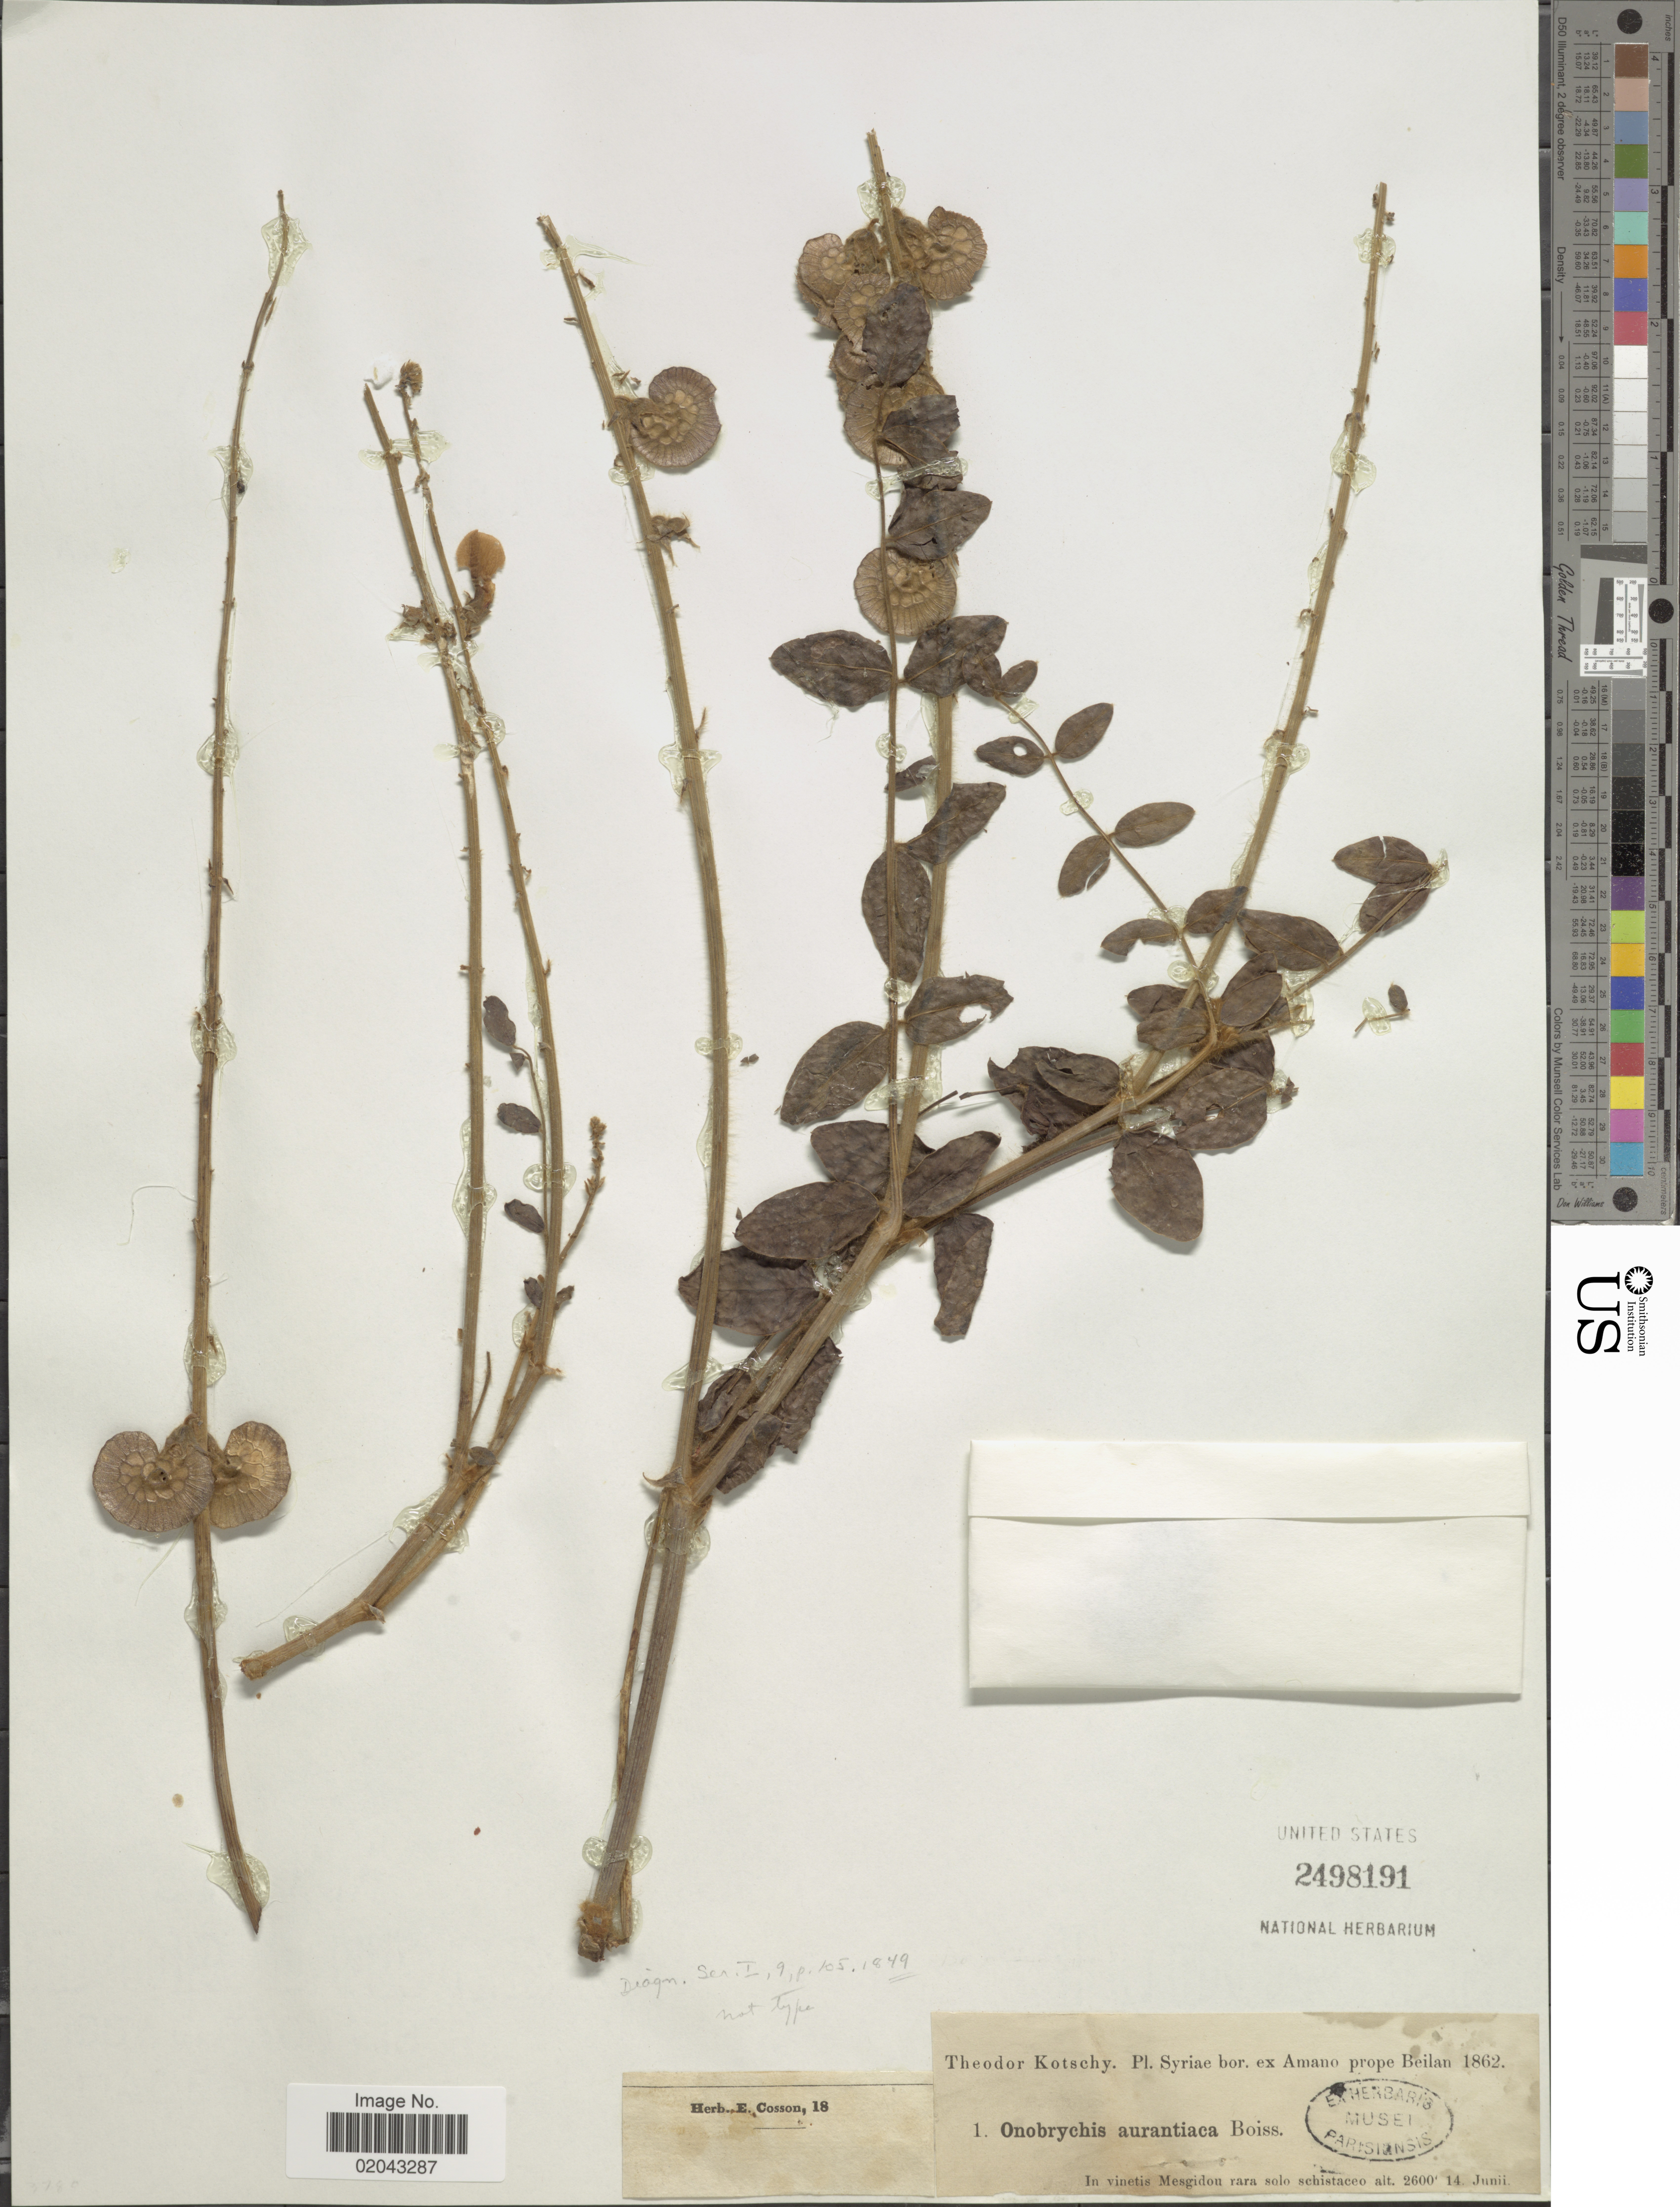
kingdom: Plantae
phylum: Tracheophyta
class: Magnoliopsida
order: Fabales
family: Fabaceae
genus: Onobrychis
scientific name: Onobrychis aurantiaca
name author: Boiss.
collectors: K. G. Kotschy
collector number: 1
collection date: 1862-06-14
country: Syria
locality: Syriae bor. ex. Amano prope Beilan. In vinetis Mesgidou rara solo schistaceo.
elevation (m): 792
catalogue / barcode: US 2498191